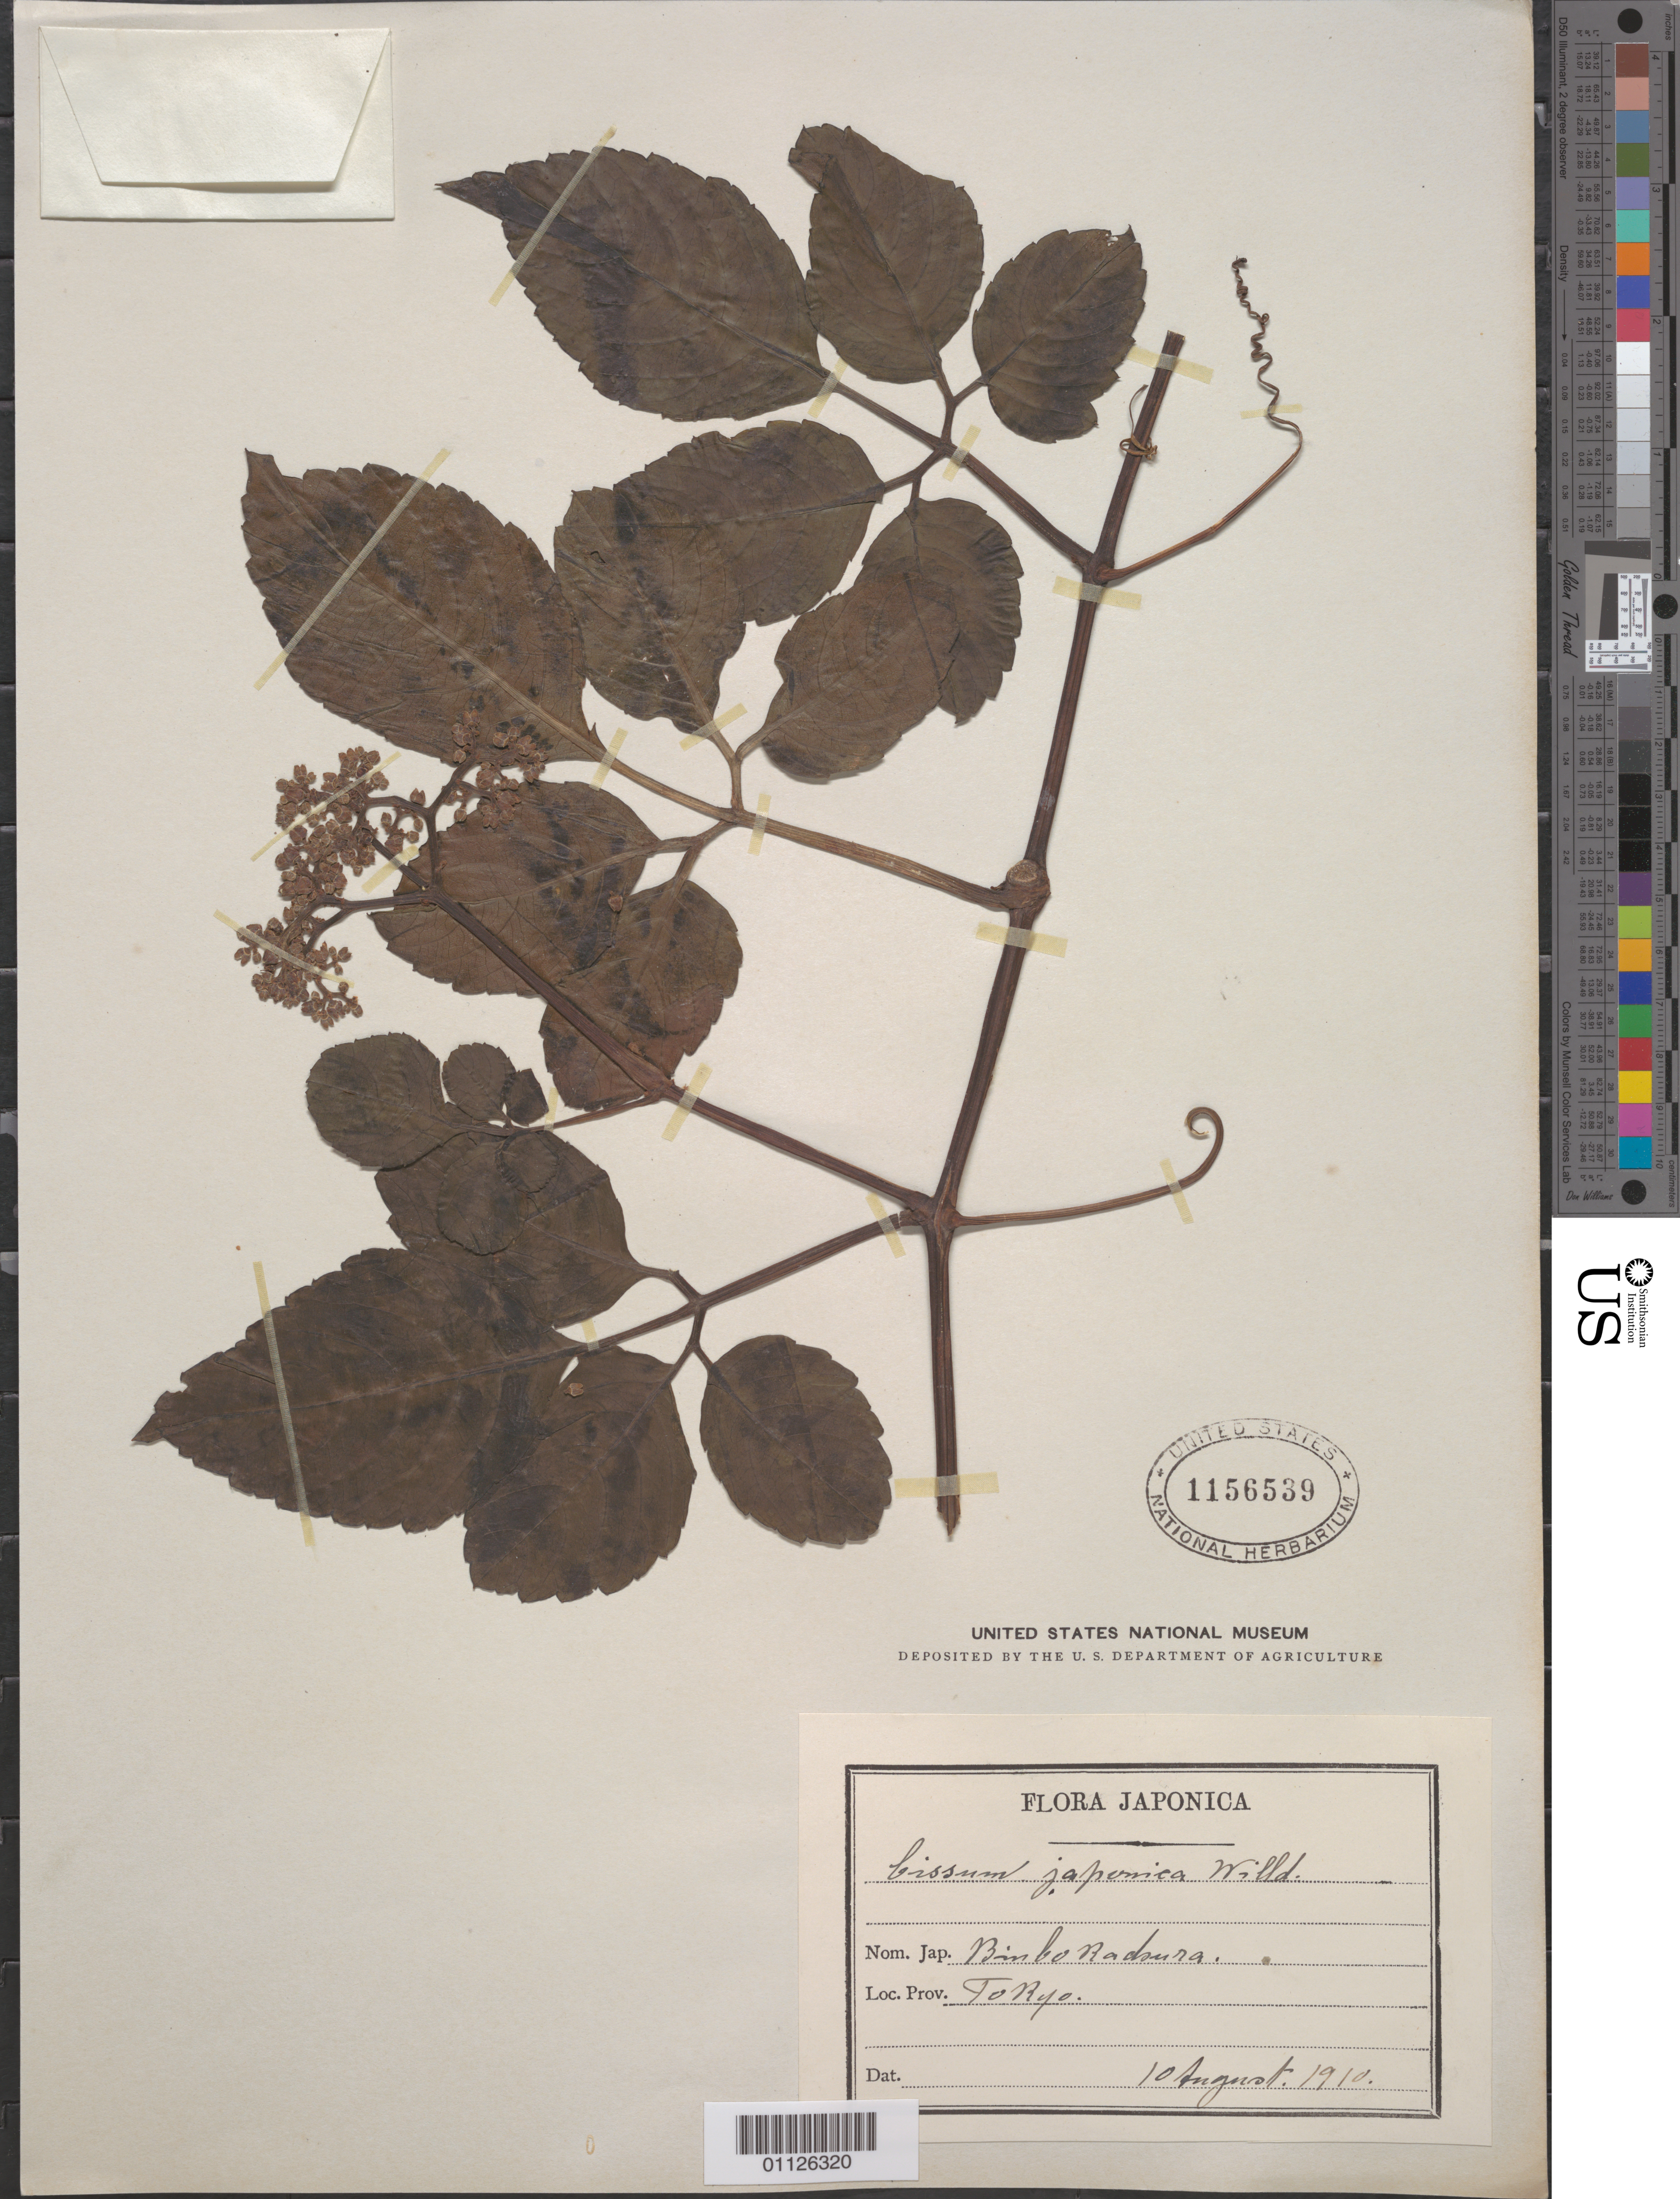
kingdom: Plantae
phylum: Tracheophyta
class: Magnoliopsida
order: Vitales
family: Vitaceae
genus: Causonis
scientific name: Causonis japonica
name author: (Thunb.) Raf.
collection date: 1910-08-10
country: Japan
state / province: Tokyo, Federal City of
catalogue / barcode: US 1156539